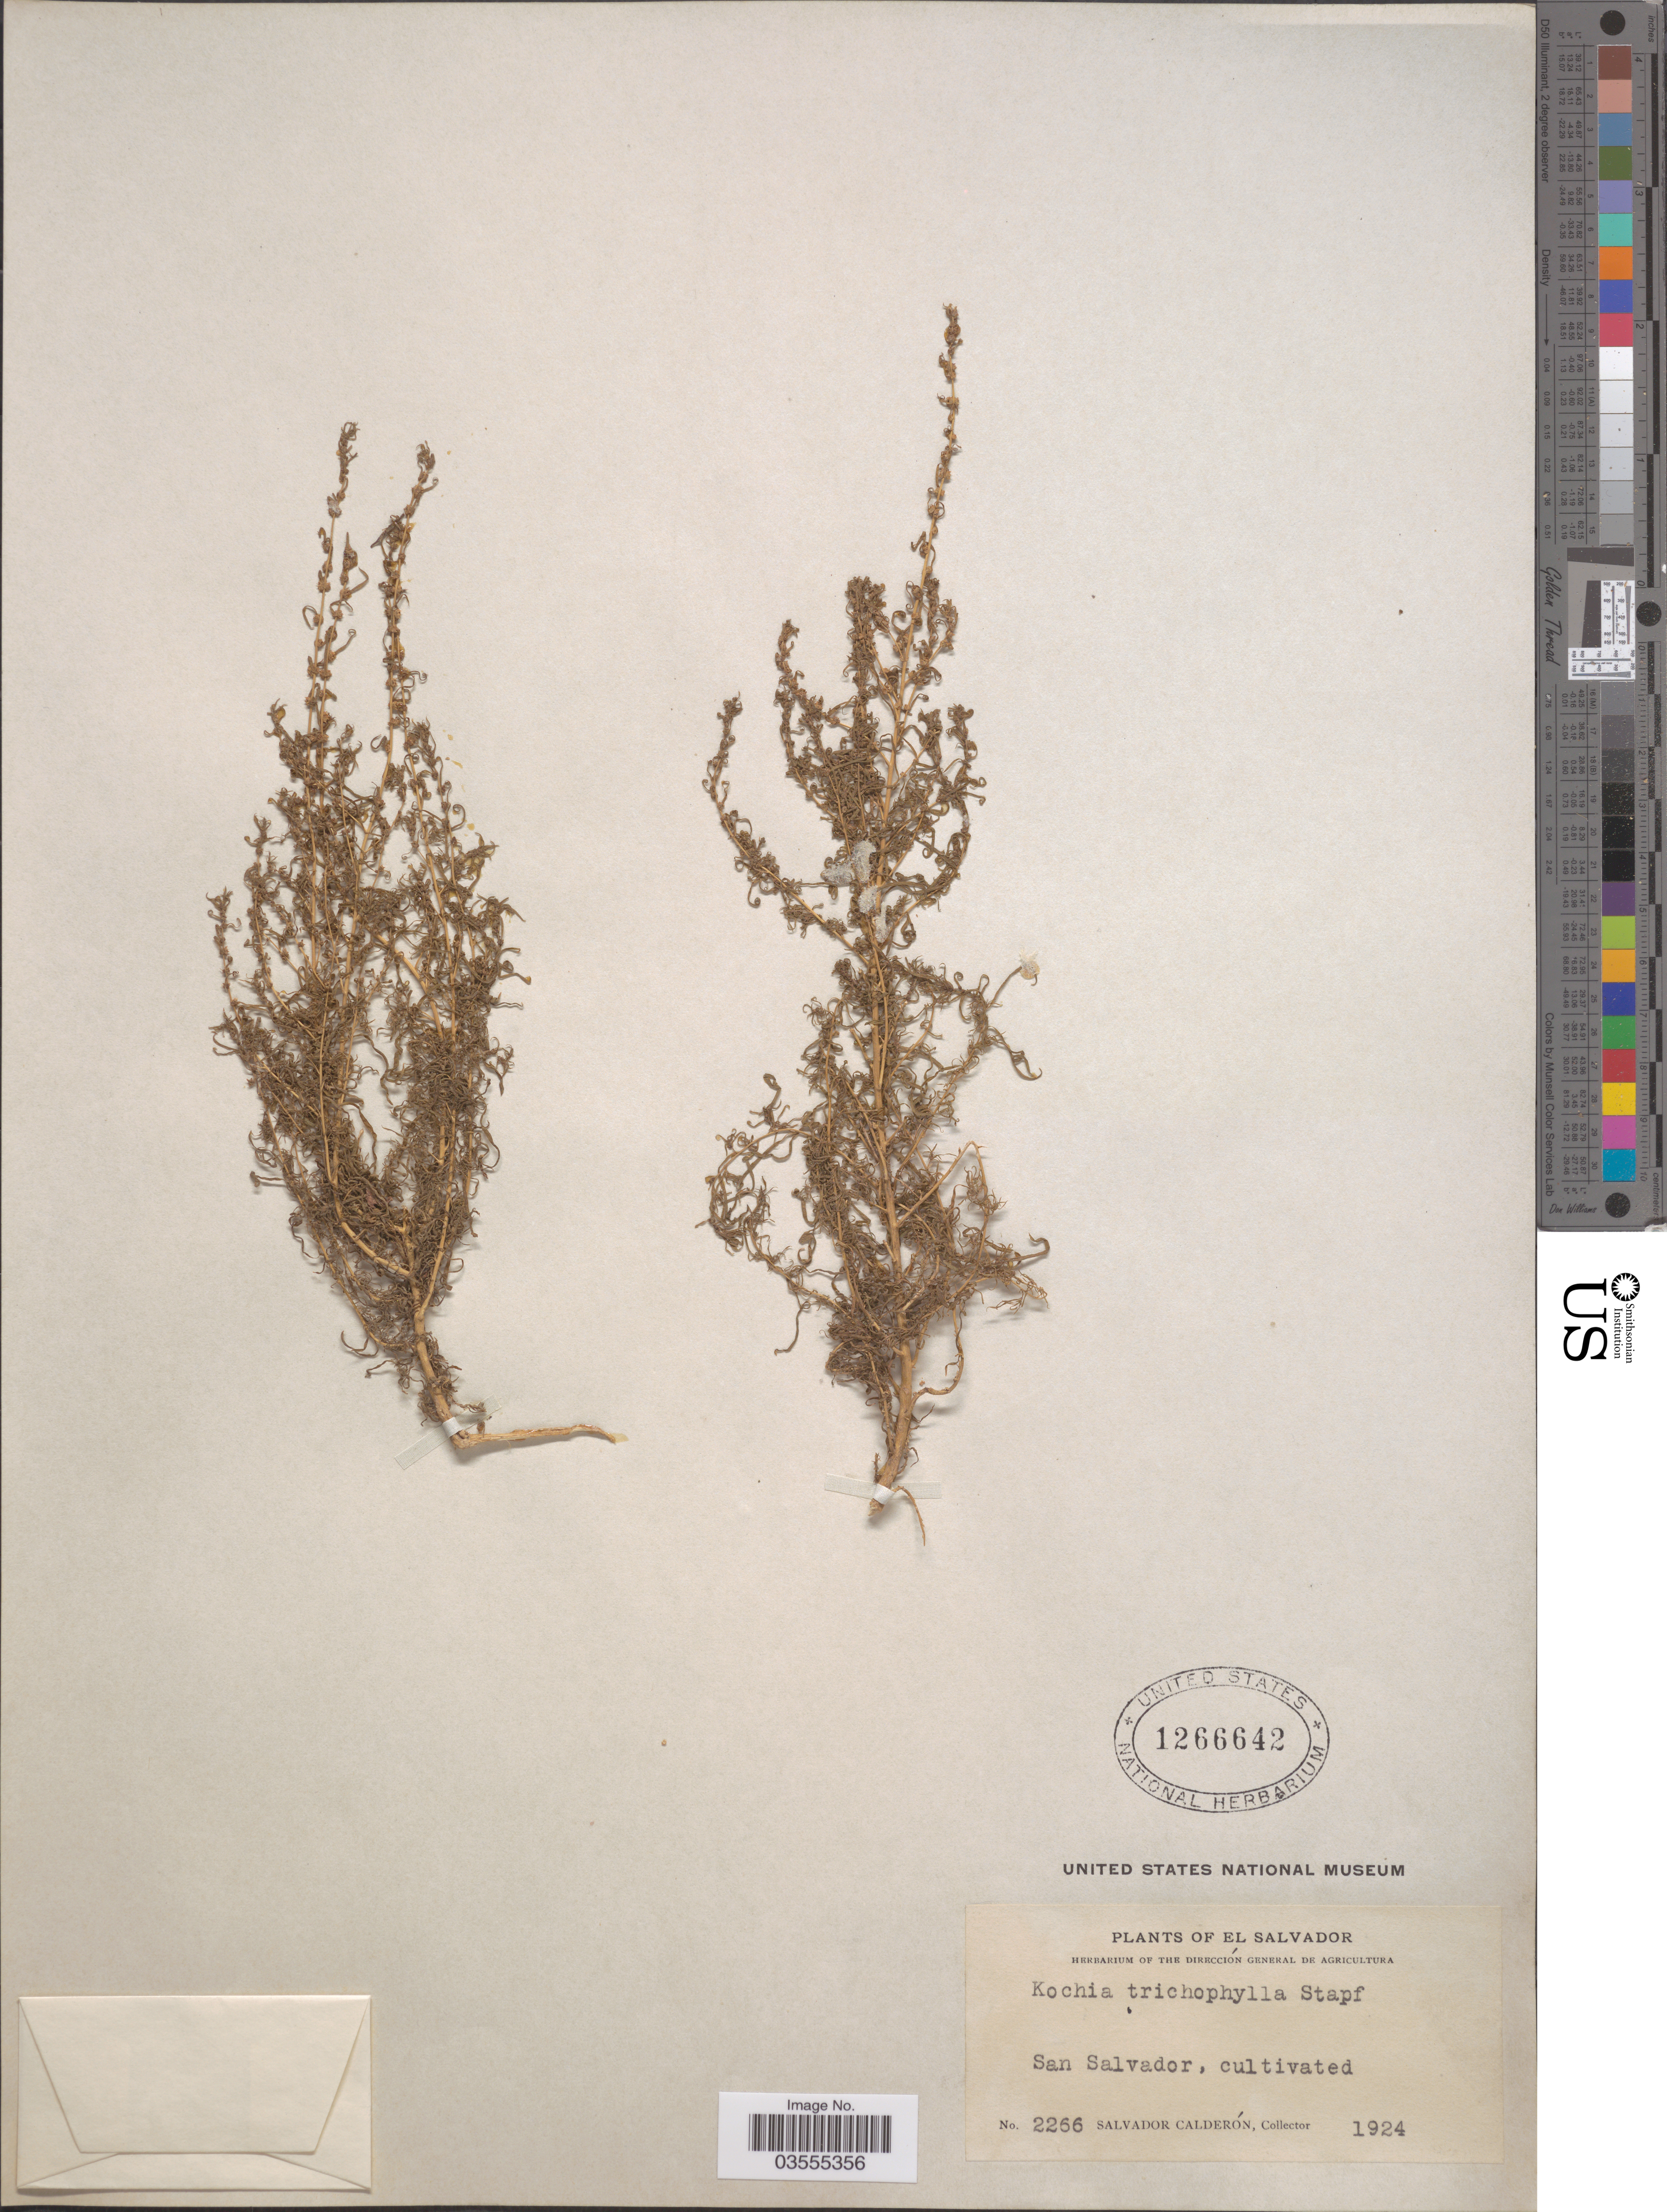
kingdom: Plantae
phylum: Tracheophyta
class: Magnoliopsida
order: Caryophyllales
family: Amaranthaceae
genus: Bassia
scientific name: Bassia scoparia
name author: (L.) Voss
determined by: Strong, Mark T., (BOT), Smithsonian Institution - National Museum of Natural History (UNITED STATES)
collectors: S. Calderón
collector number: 2266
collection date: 1924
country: El Salvador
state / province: San Salvador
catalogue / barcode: US 1266642